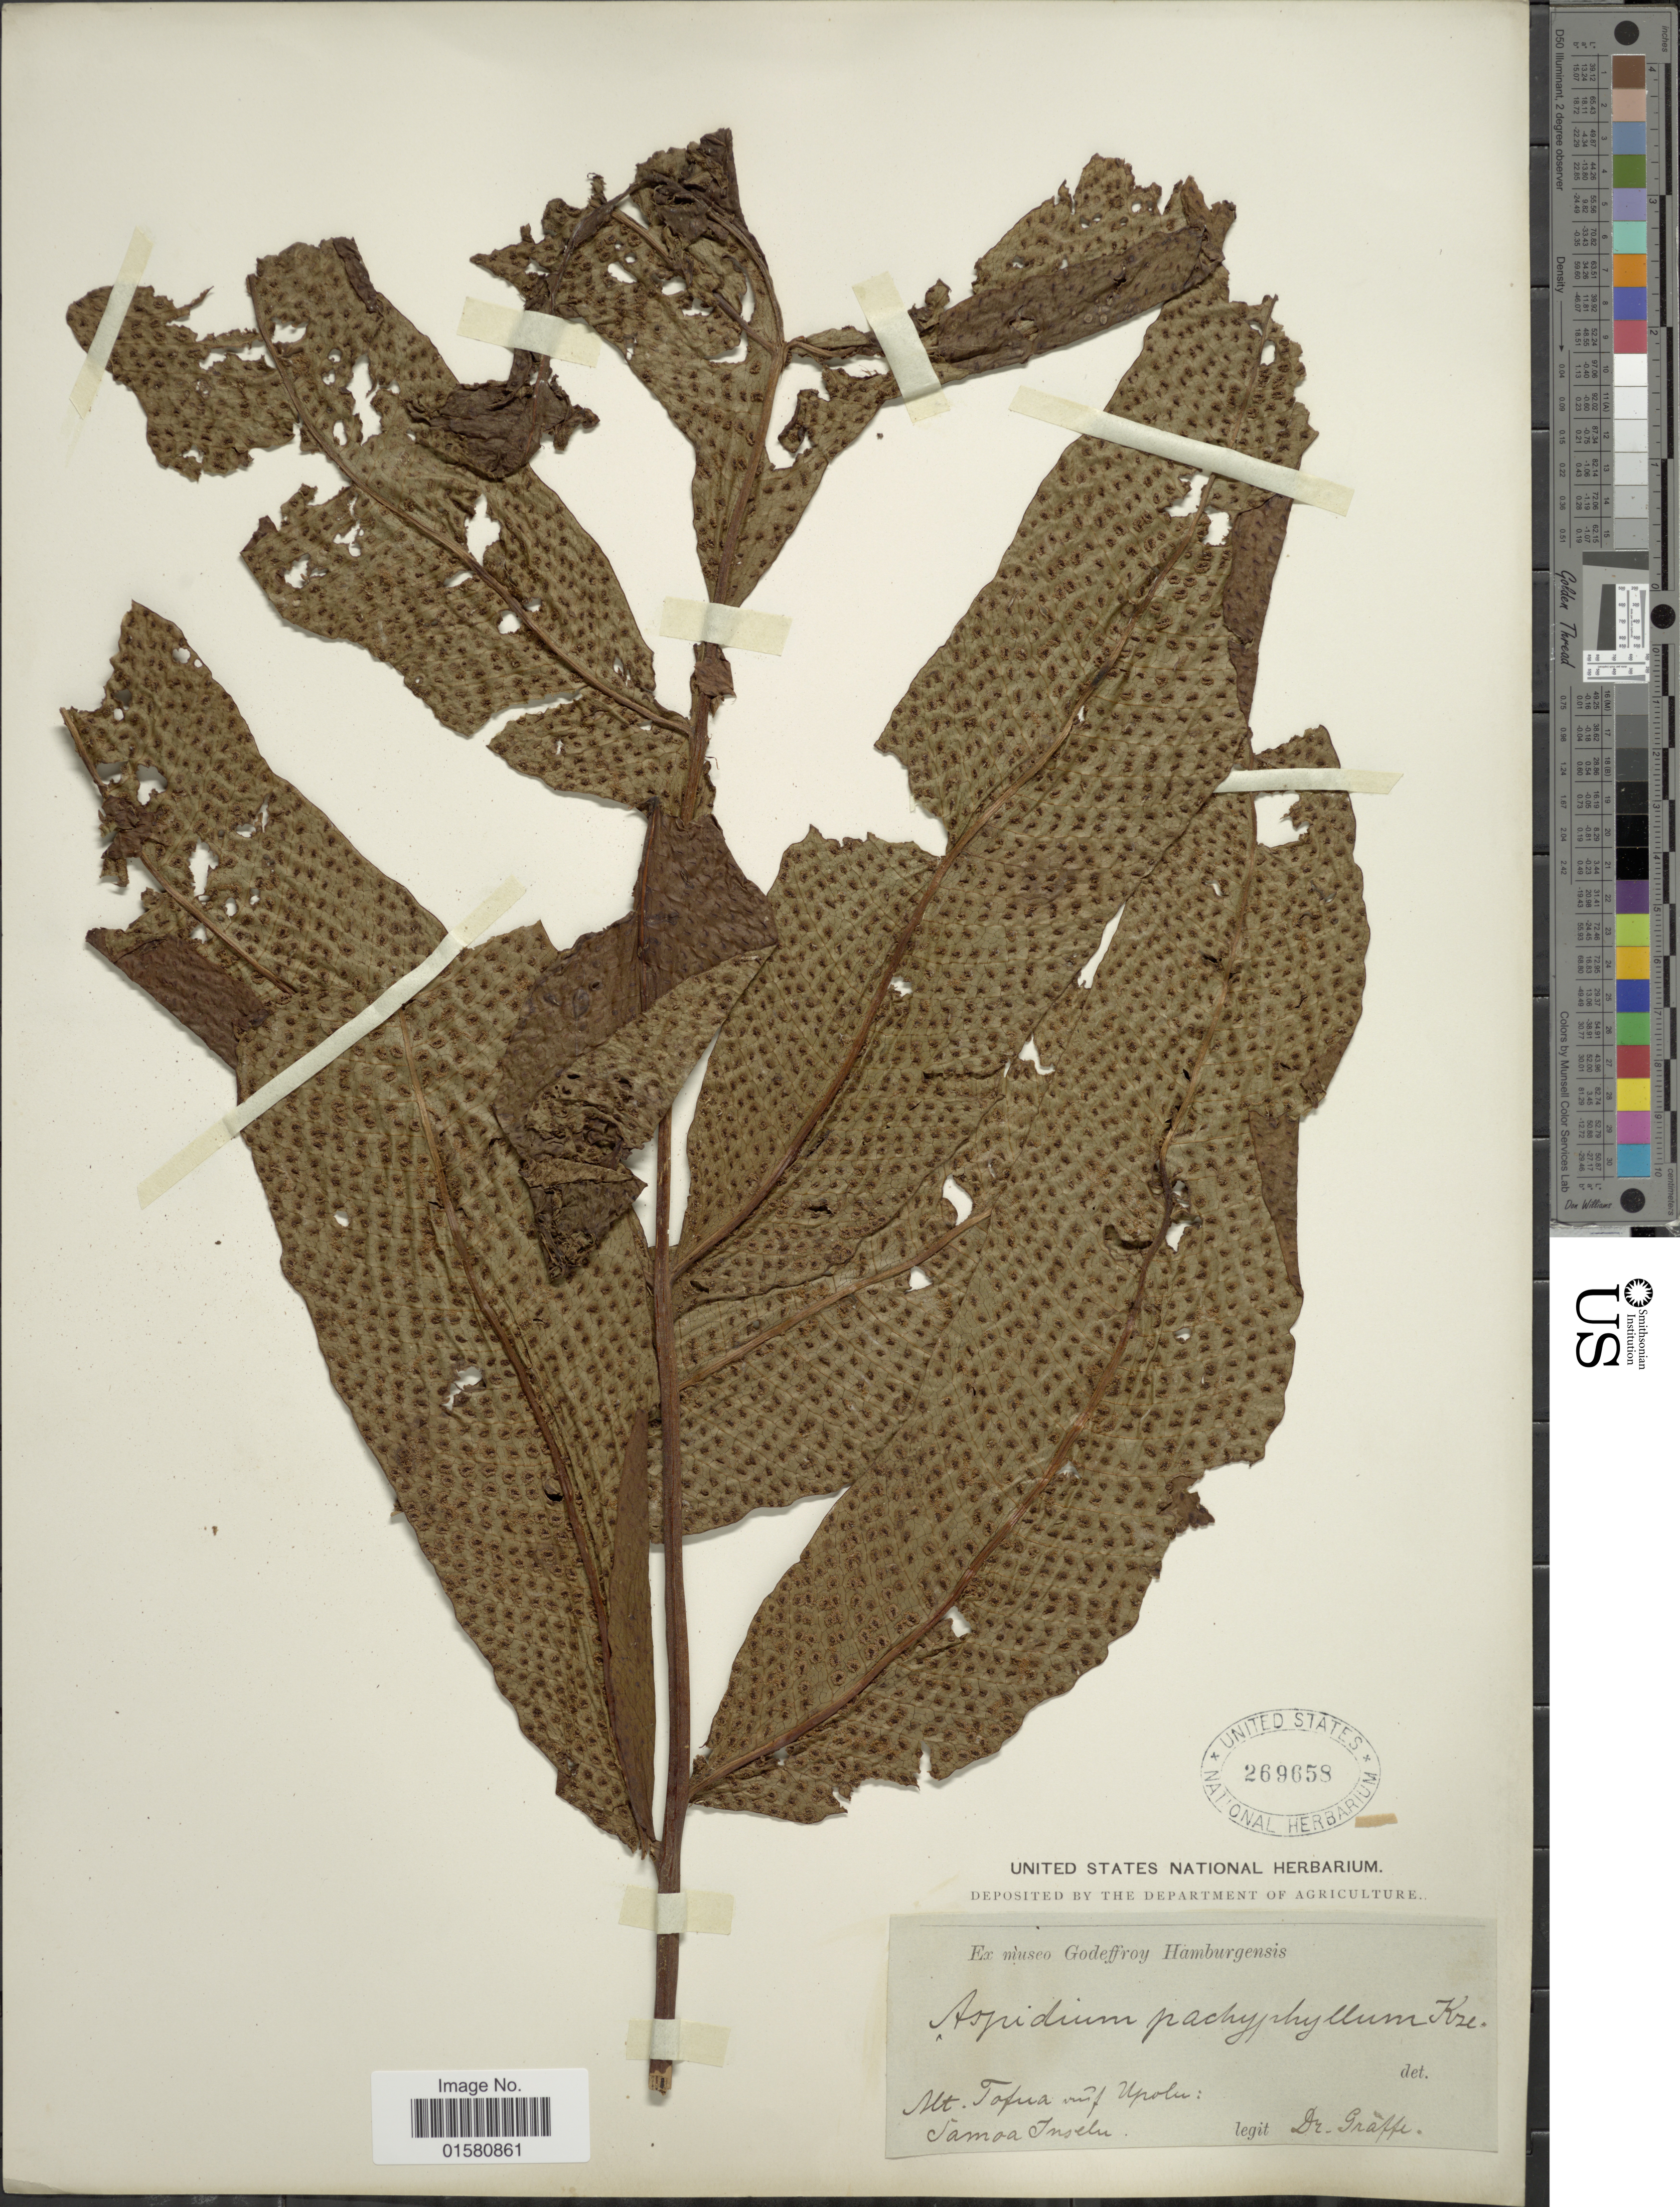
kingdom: Plantae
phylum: Tracheophyta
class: Polypodiopsida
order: Polypodiales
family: Tectariaceae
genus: Tectaria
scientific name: Tectaria crenata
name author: Cav.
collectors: Graeffe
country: Samoa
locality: Mt. Topua vuif Upolu: Samoa Inselen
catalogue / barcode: US 269658